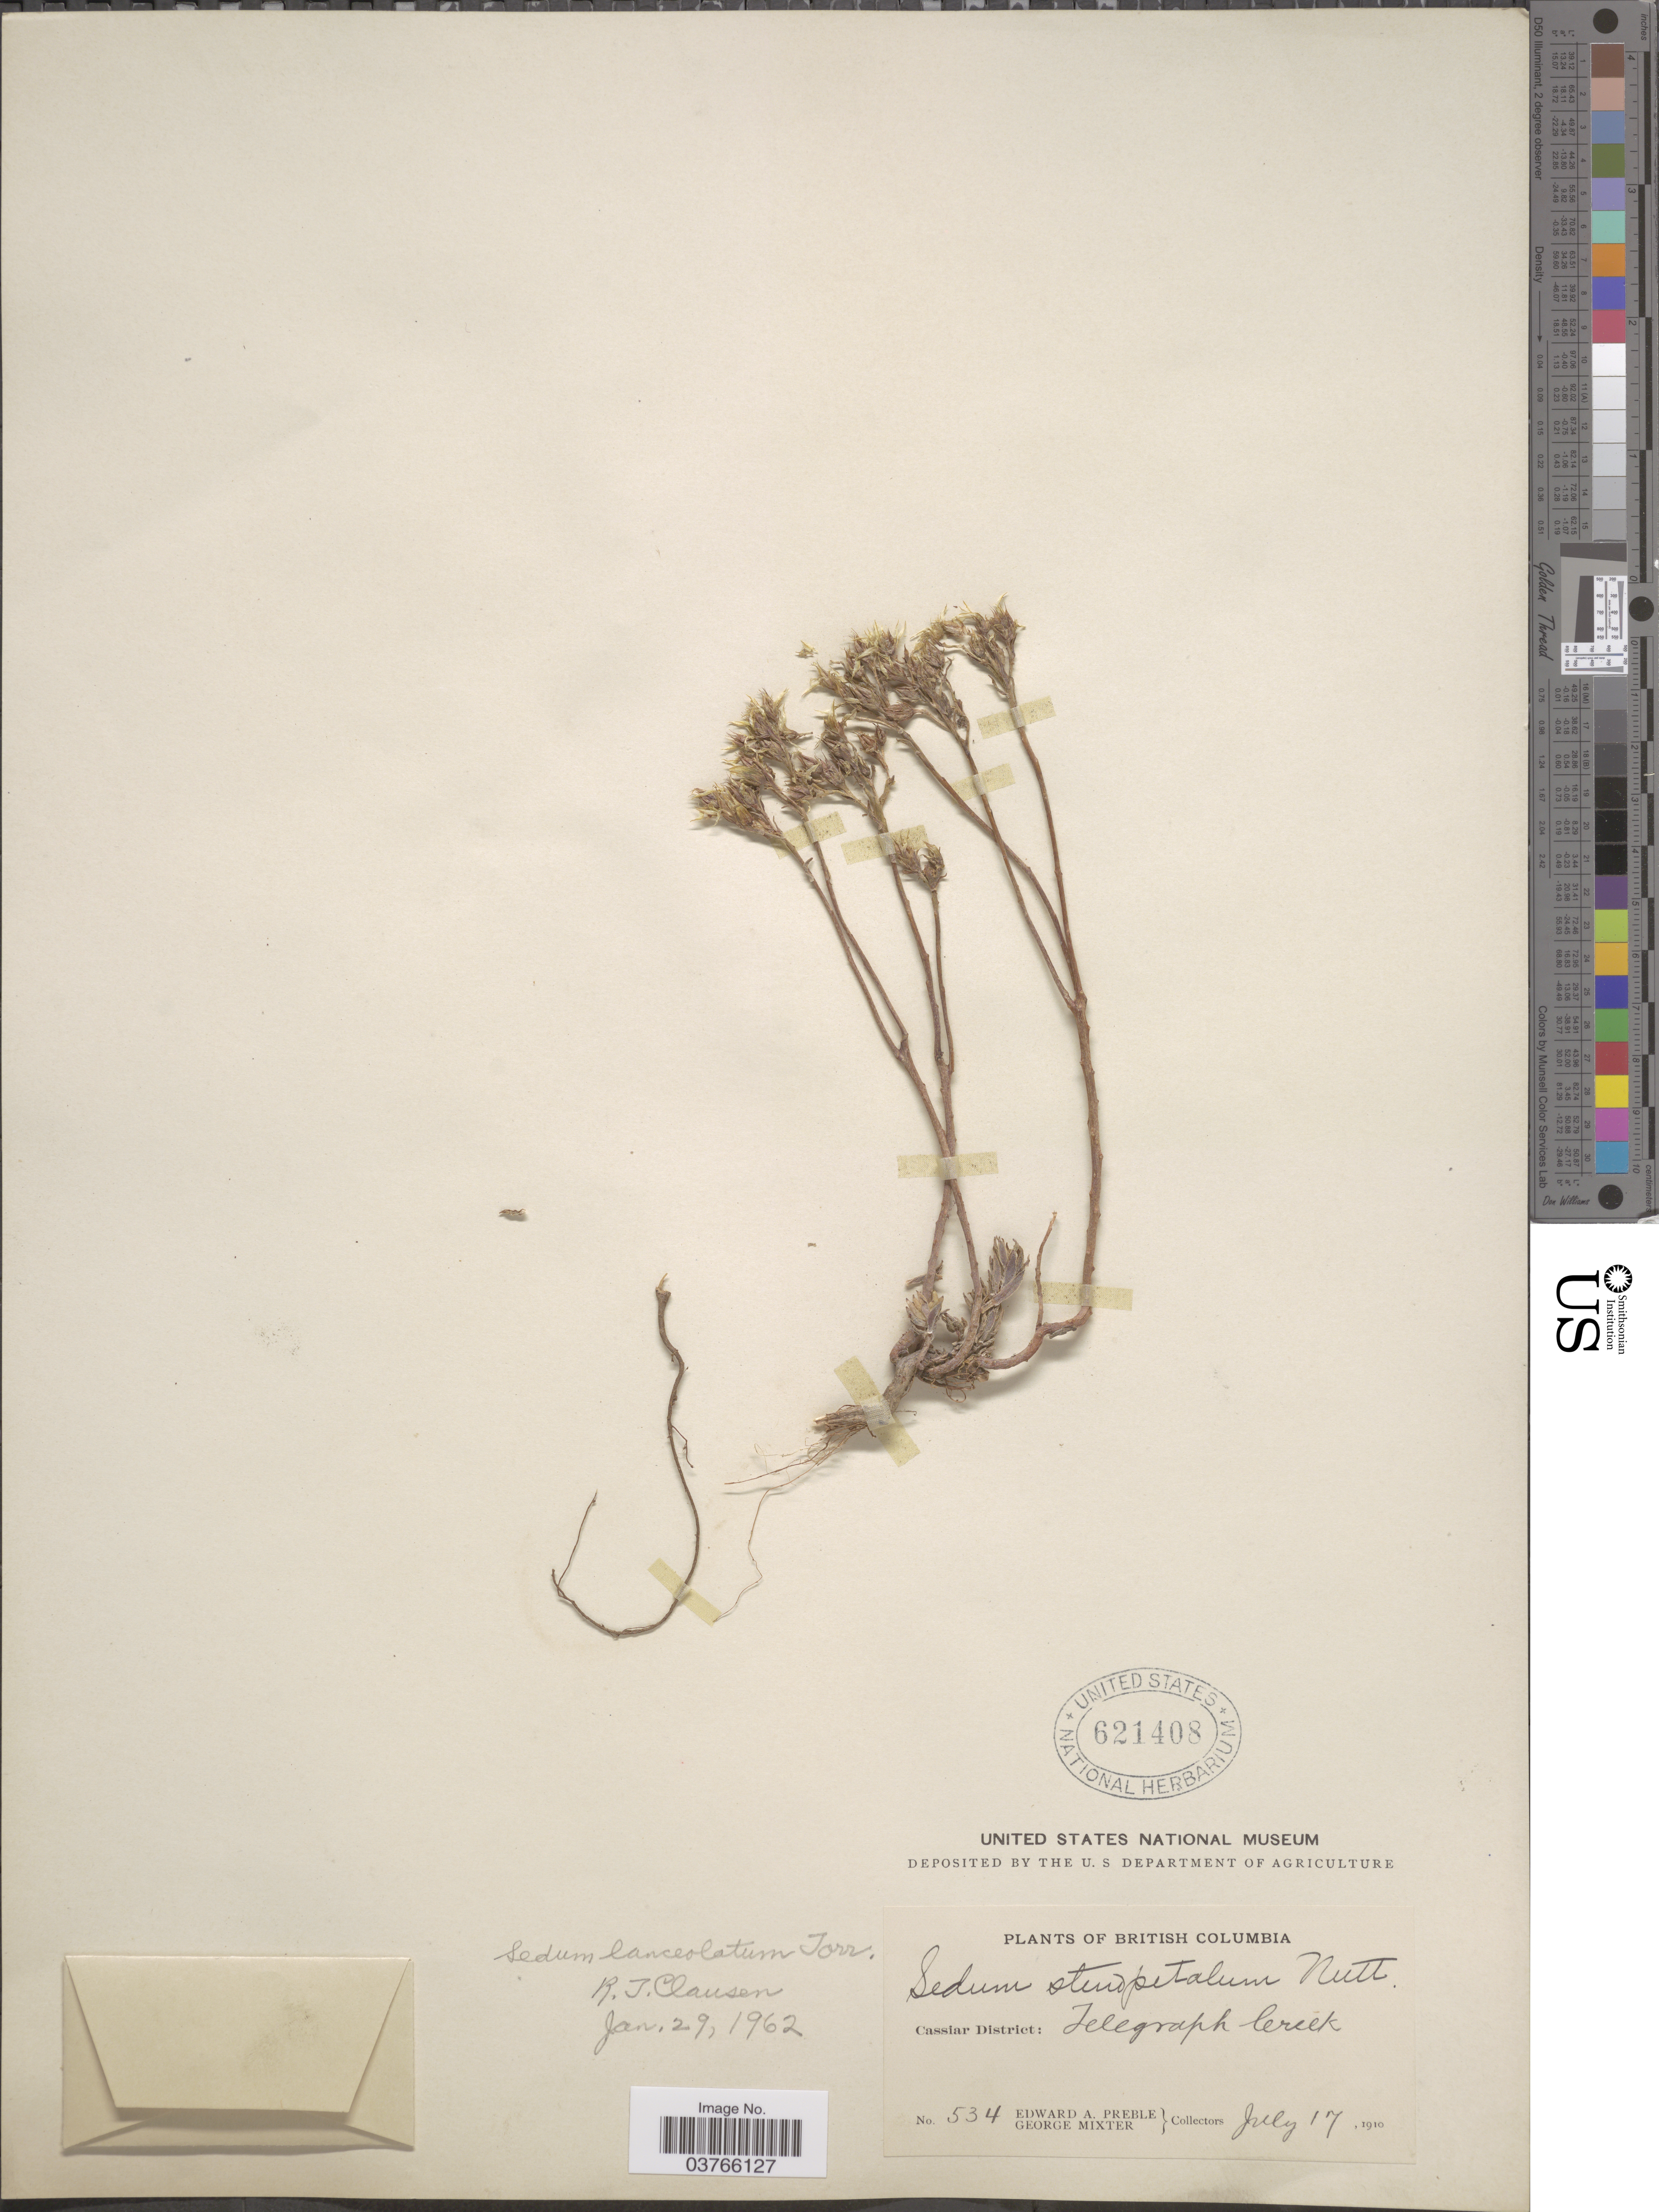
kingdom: Plantae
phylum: Tracheophyta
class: Magnoliopsida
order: Saxifragales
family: Crassulaceae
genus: Sedum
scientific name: Sedum lanceolatum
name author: Torr.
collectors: E. Preble & G. Mixter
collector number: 534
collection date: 1910-07-17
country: Canada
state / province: British Columbia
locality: Cassiar District: Telegraph Creek.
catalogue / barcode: US 621408